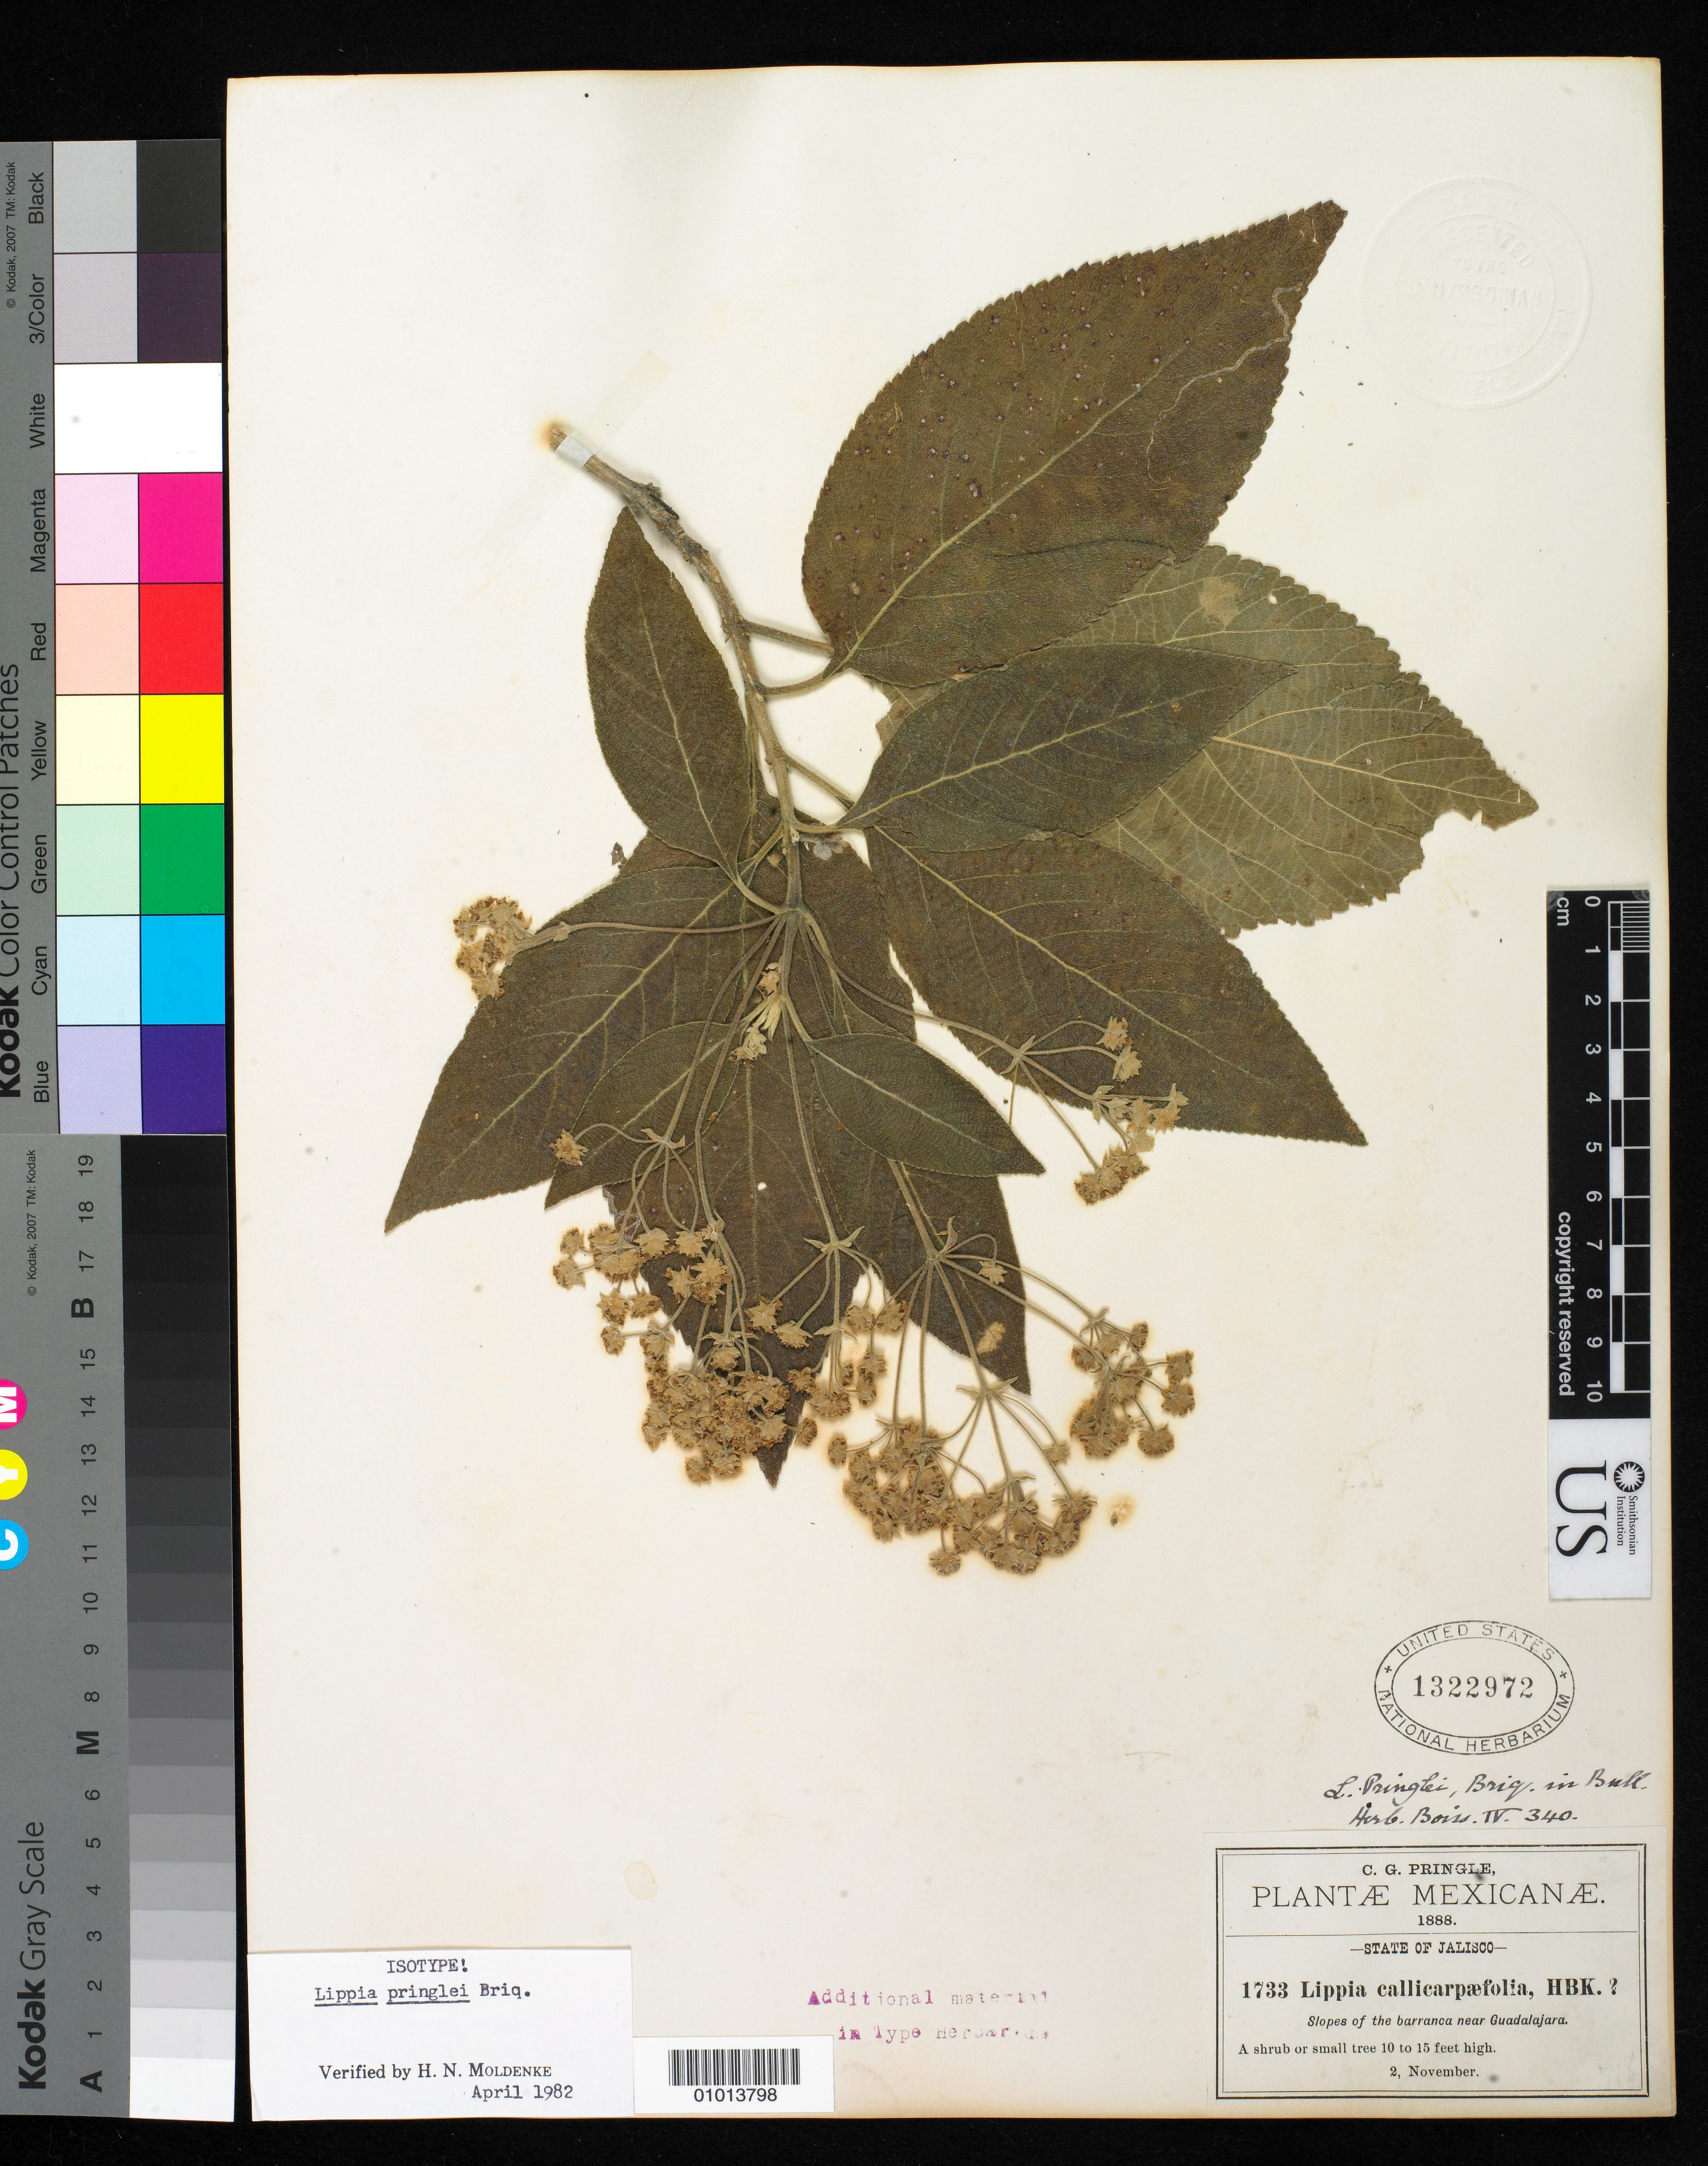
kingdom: Plantae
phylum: Tracheophyta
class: Magnoliopsida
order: Lamiales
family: Verbenaceae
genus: Lippia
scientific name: Lippia pringlei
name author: Briq.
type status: Isotype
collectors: C. G. Pringle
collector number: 1733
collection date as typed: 02 Nov 1888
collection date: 1888-11-02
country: Mexico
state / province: Jalisco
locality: Slopes of the barranca near Guadalajara.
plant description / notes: Specimen ex John Donnell Smith herbarium.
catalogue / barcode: US 1322972